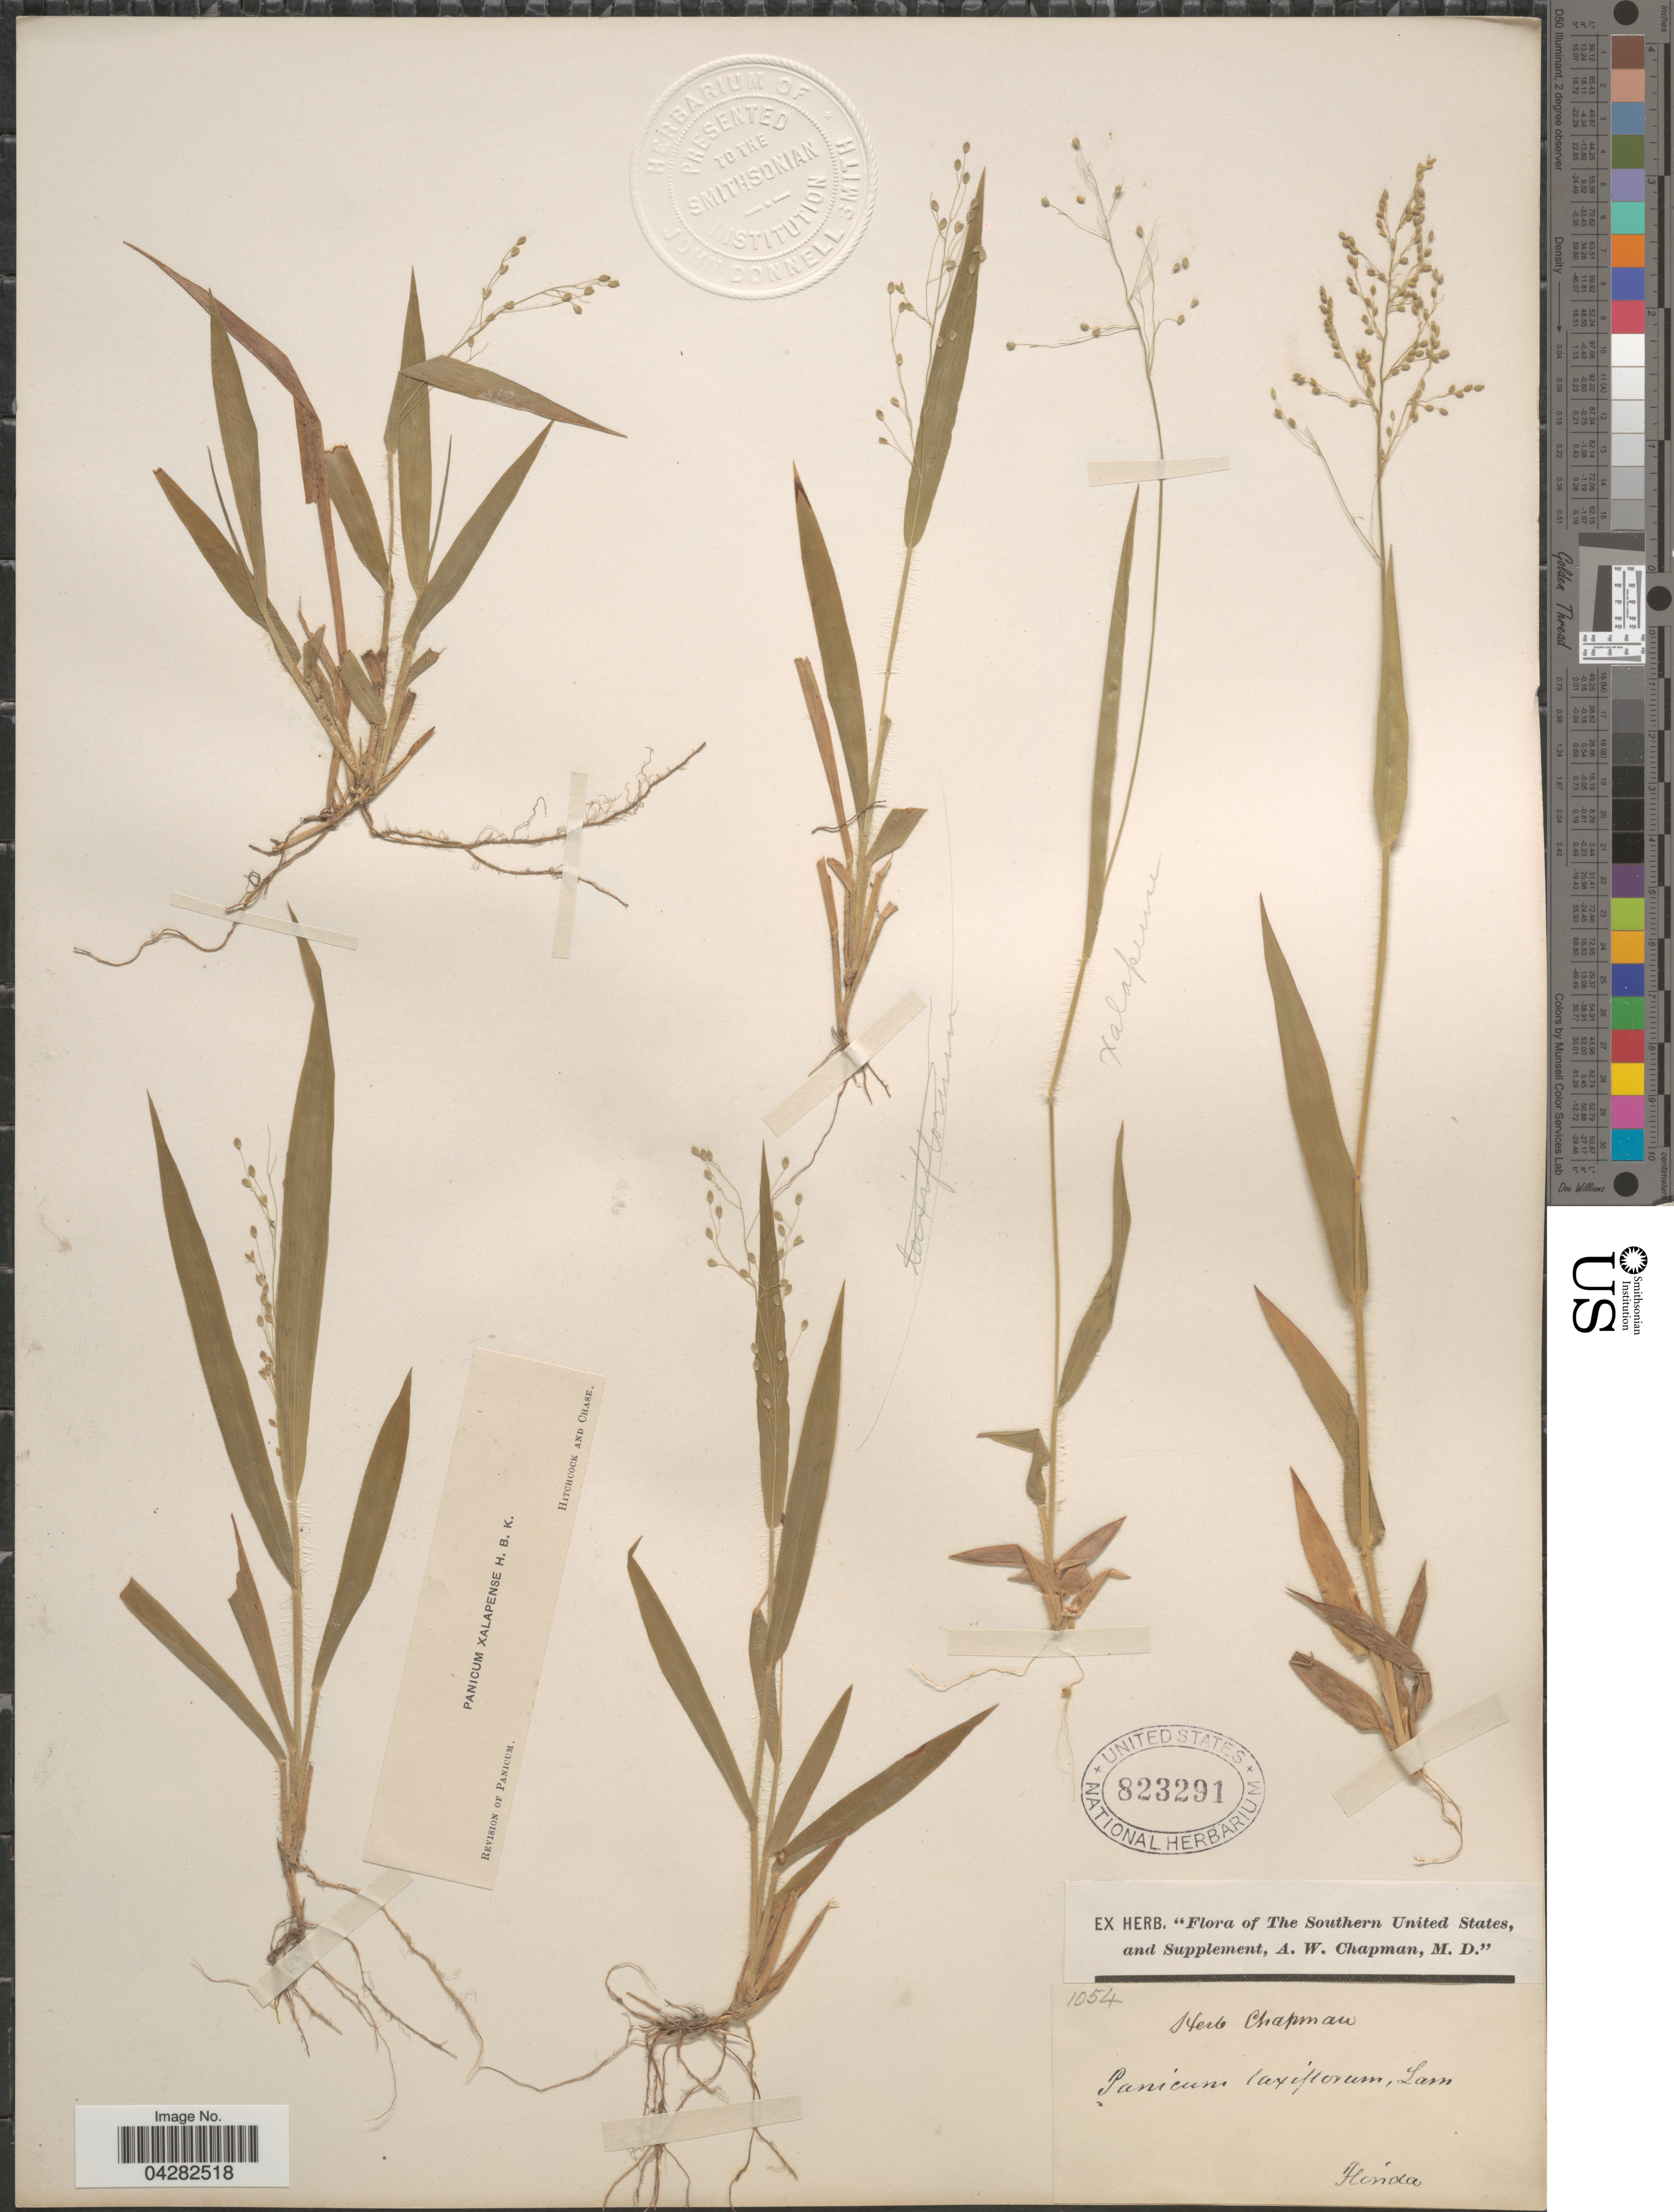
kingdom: Plantae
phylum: Tracheophyta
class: Liliopsida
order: Poales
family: Poaceae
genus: Dichanthelium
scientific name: Dichanthelium laxiflorum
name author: (Lam.) Gould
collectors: ex herb. Chapman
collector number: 1054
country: United States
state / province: Florida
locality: Southern United States.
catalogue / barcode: US 823291